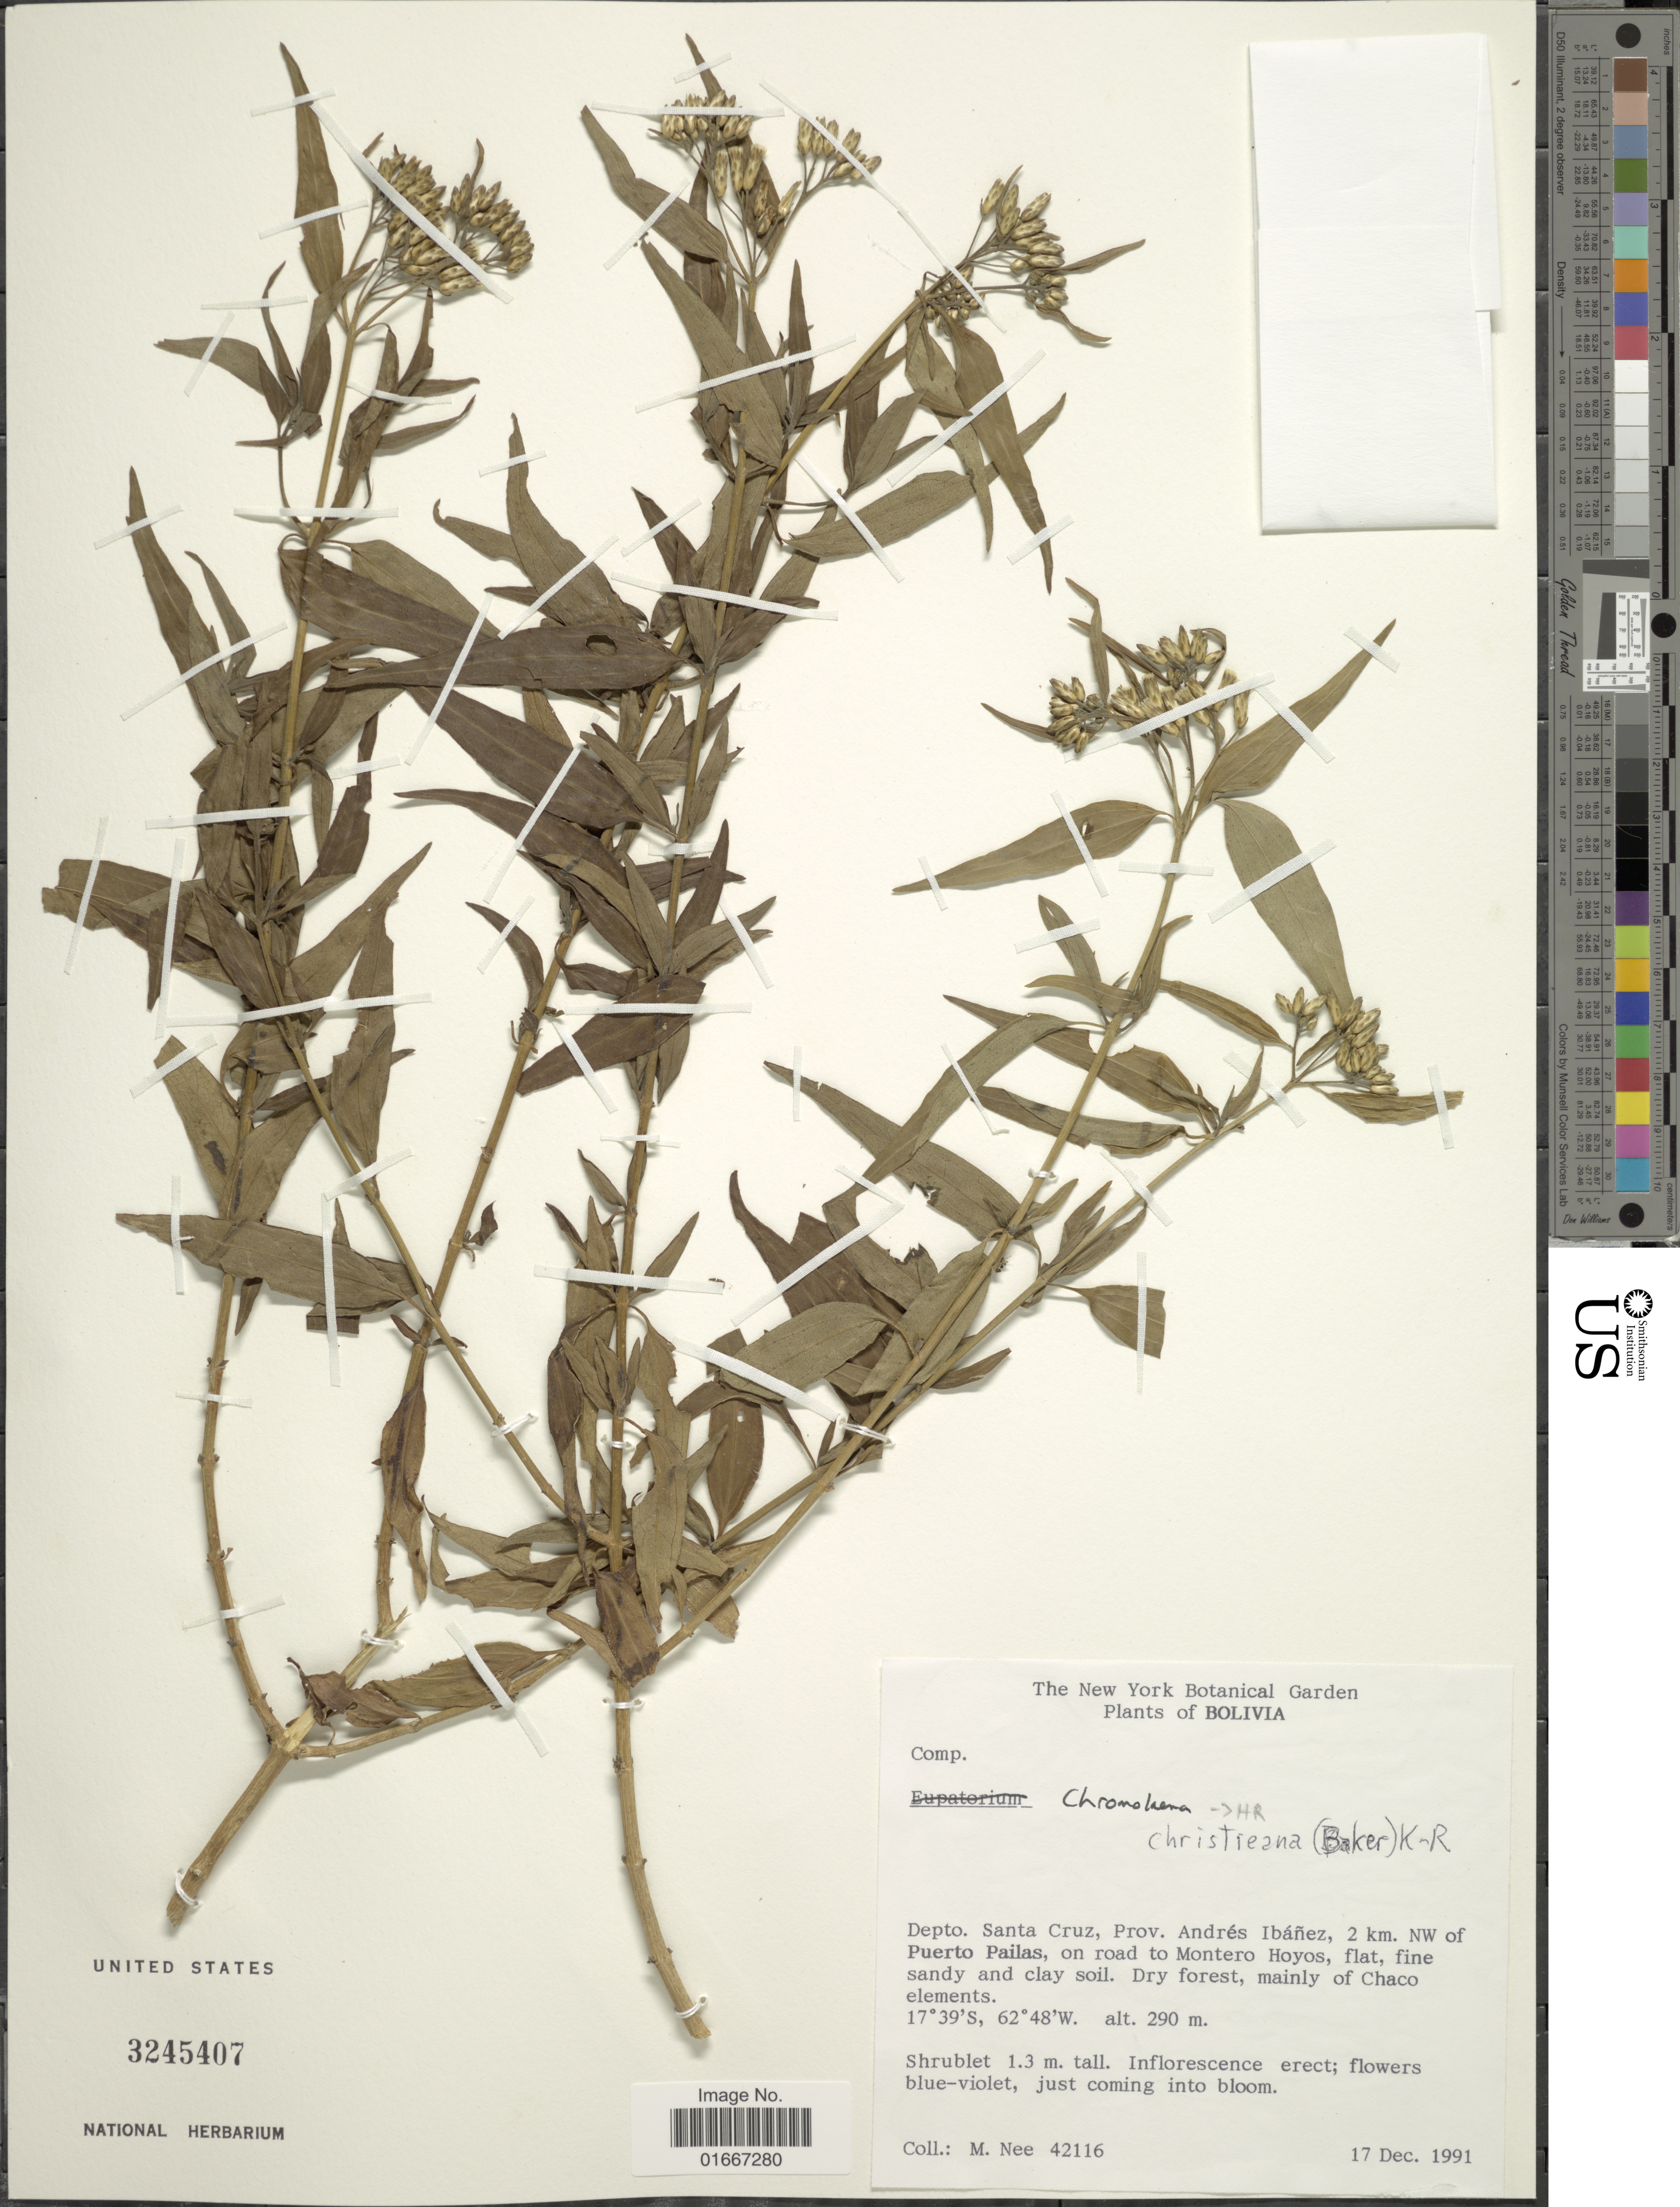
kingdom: Plantae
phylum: Tracheophyta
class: Magnoliopsida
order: Asterales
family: Asteraceae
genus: Chromolaena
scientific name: Chromolaena christieana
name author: (Baker) R.M. King & H. Rob.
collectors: M. Nee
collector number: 42116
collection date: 1991-12-17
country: Bolivia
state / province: Santa Cruz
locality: Prov. Andres Ibanez, 2 km NW of Puerto Pailas, on road to Montero Hoyos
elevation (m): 290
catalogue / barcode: US 3245407